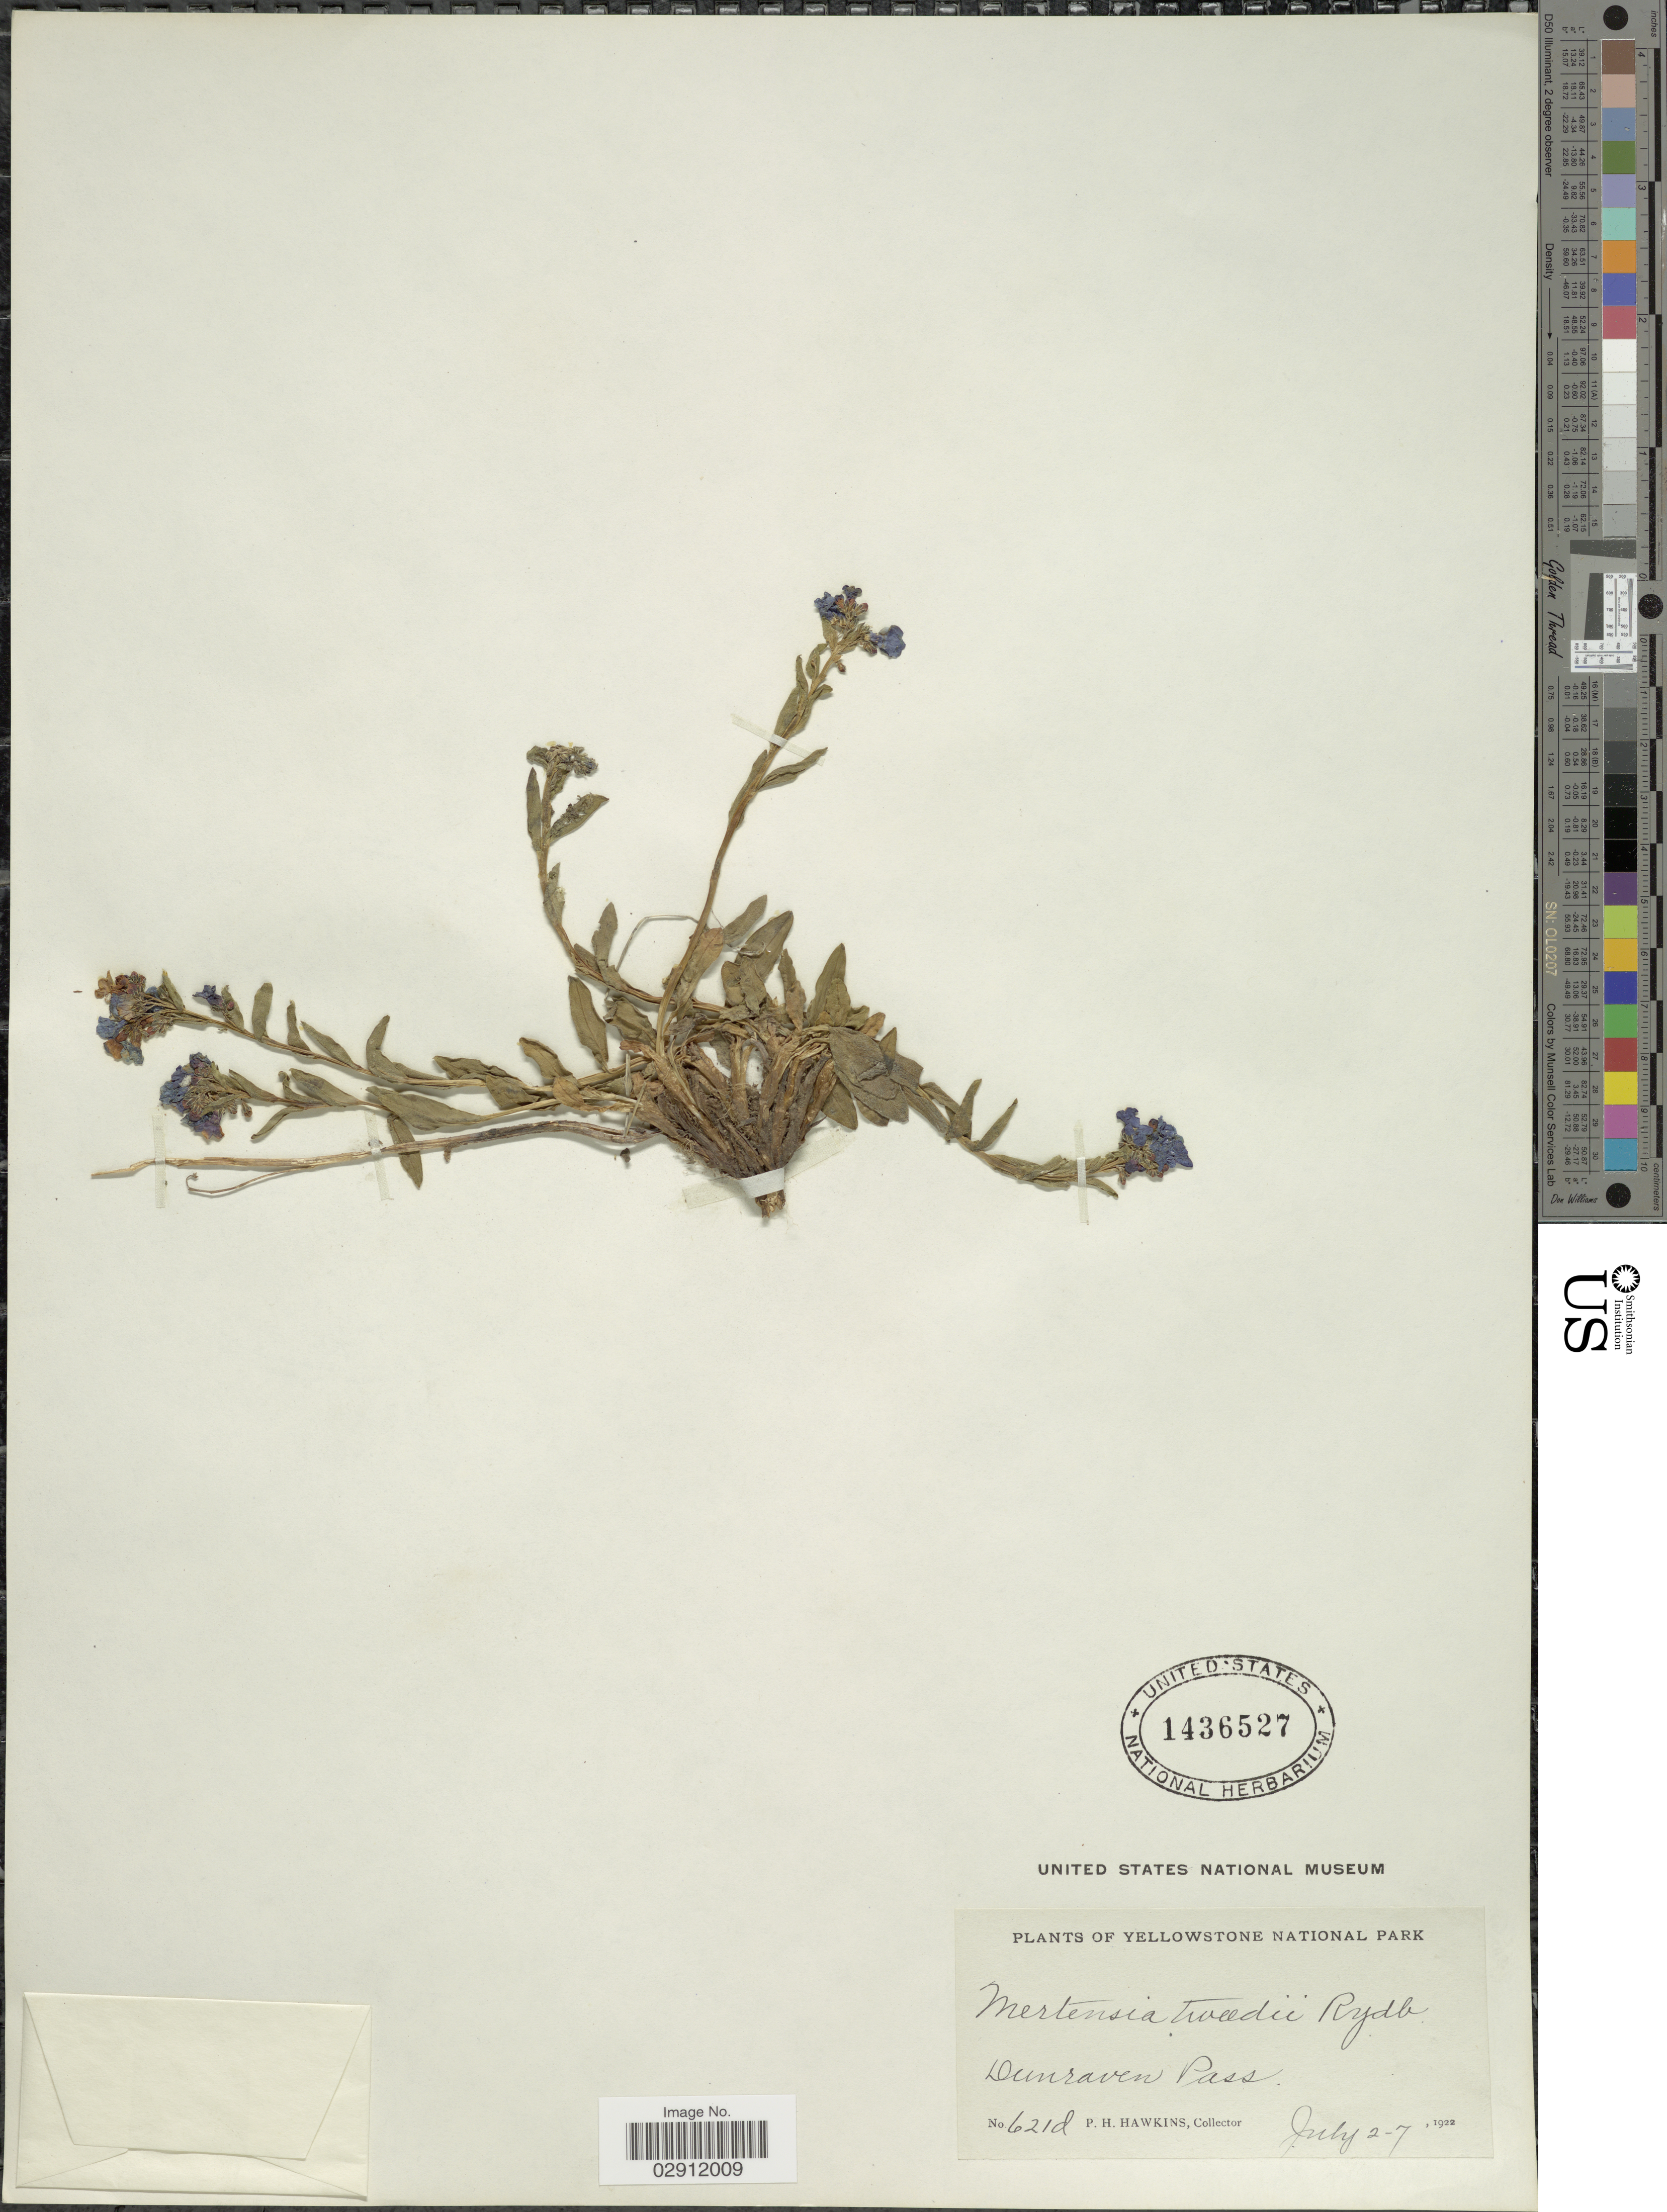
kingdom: Plantae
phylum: Tracheophyta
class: Magnoliopsida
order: Boraginales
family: Boraginaceae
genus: Mertensia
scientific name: Mertensia alpina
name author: (Torr.) G. Don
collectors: P. Hawkins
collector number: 621d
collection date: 1922-07-02/1922-07-07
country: United States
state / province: Wyoming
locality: Yellowstone National Park. Dunraven Pass.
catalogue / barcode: US 1436527